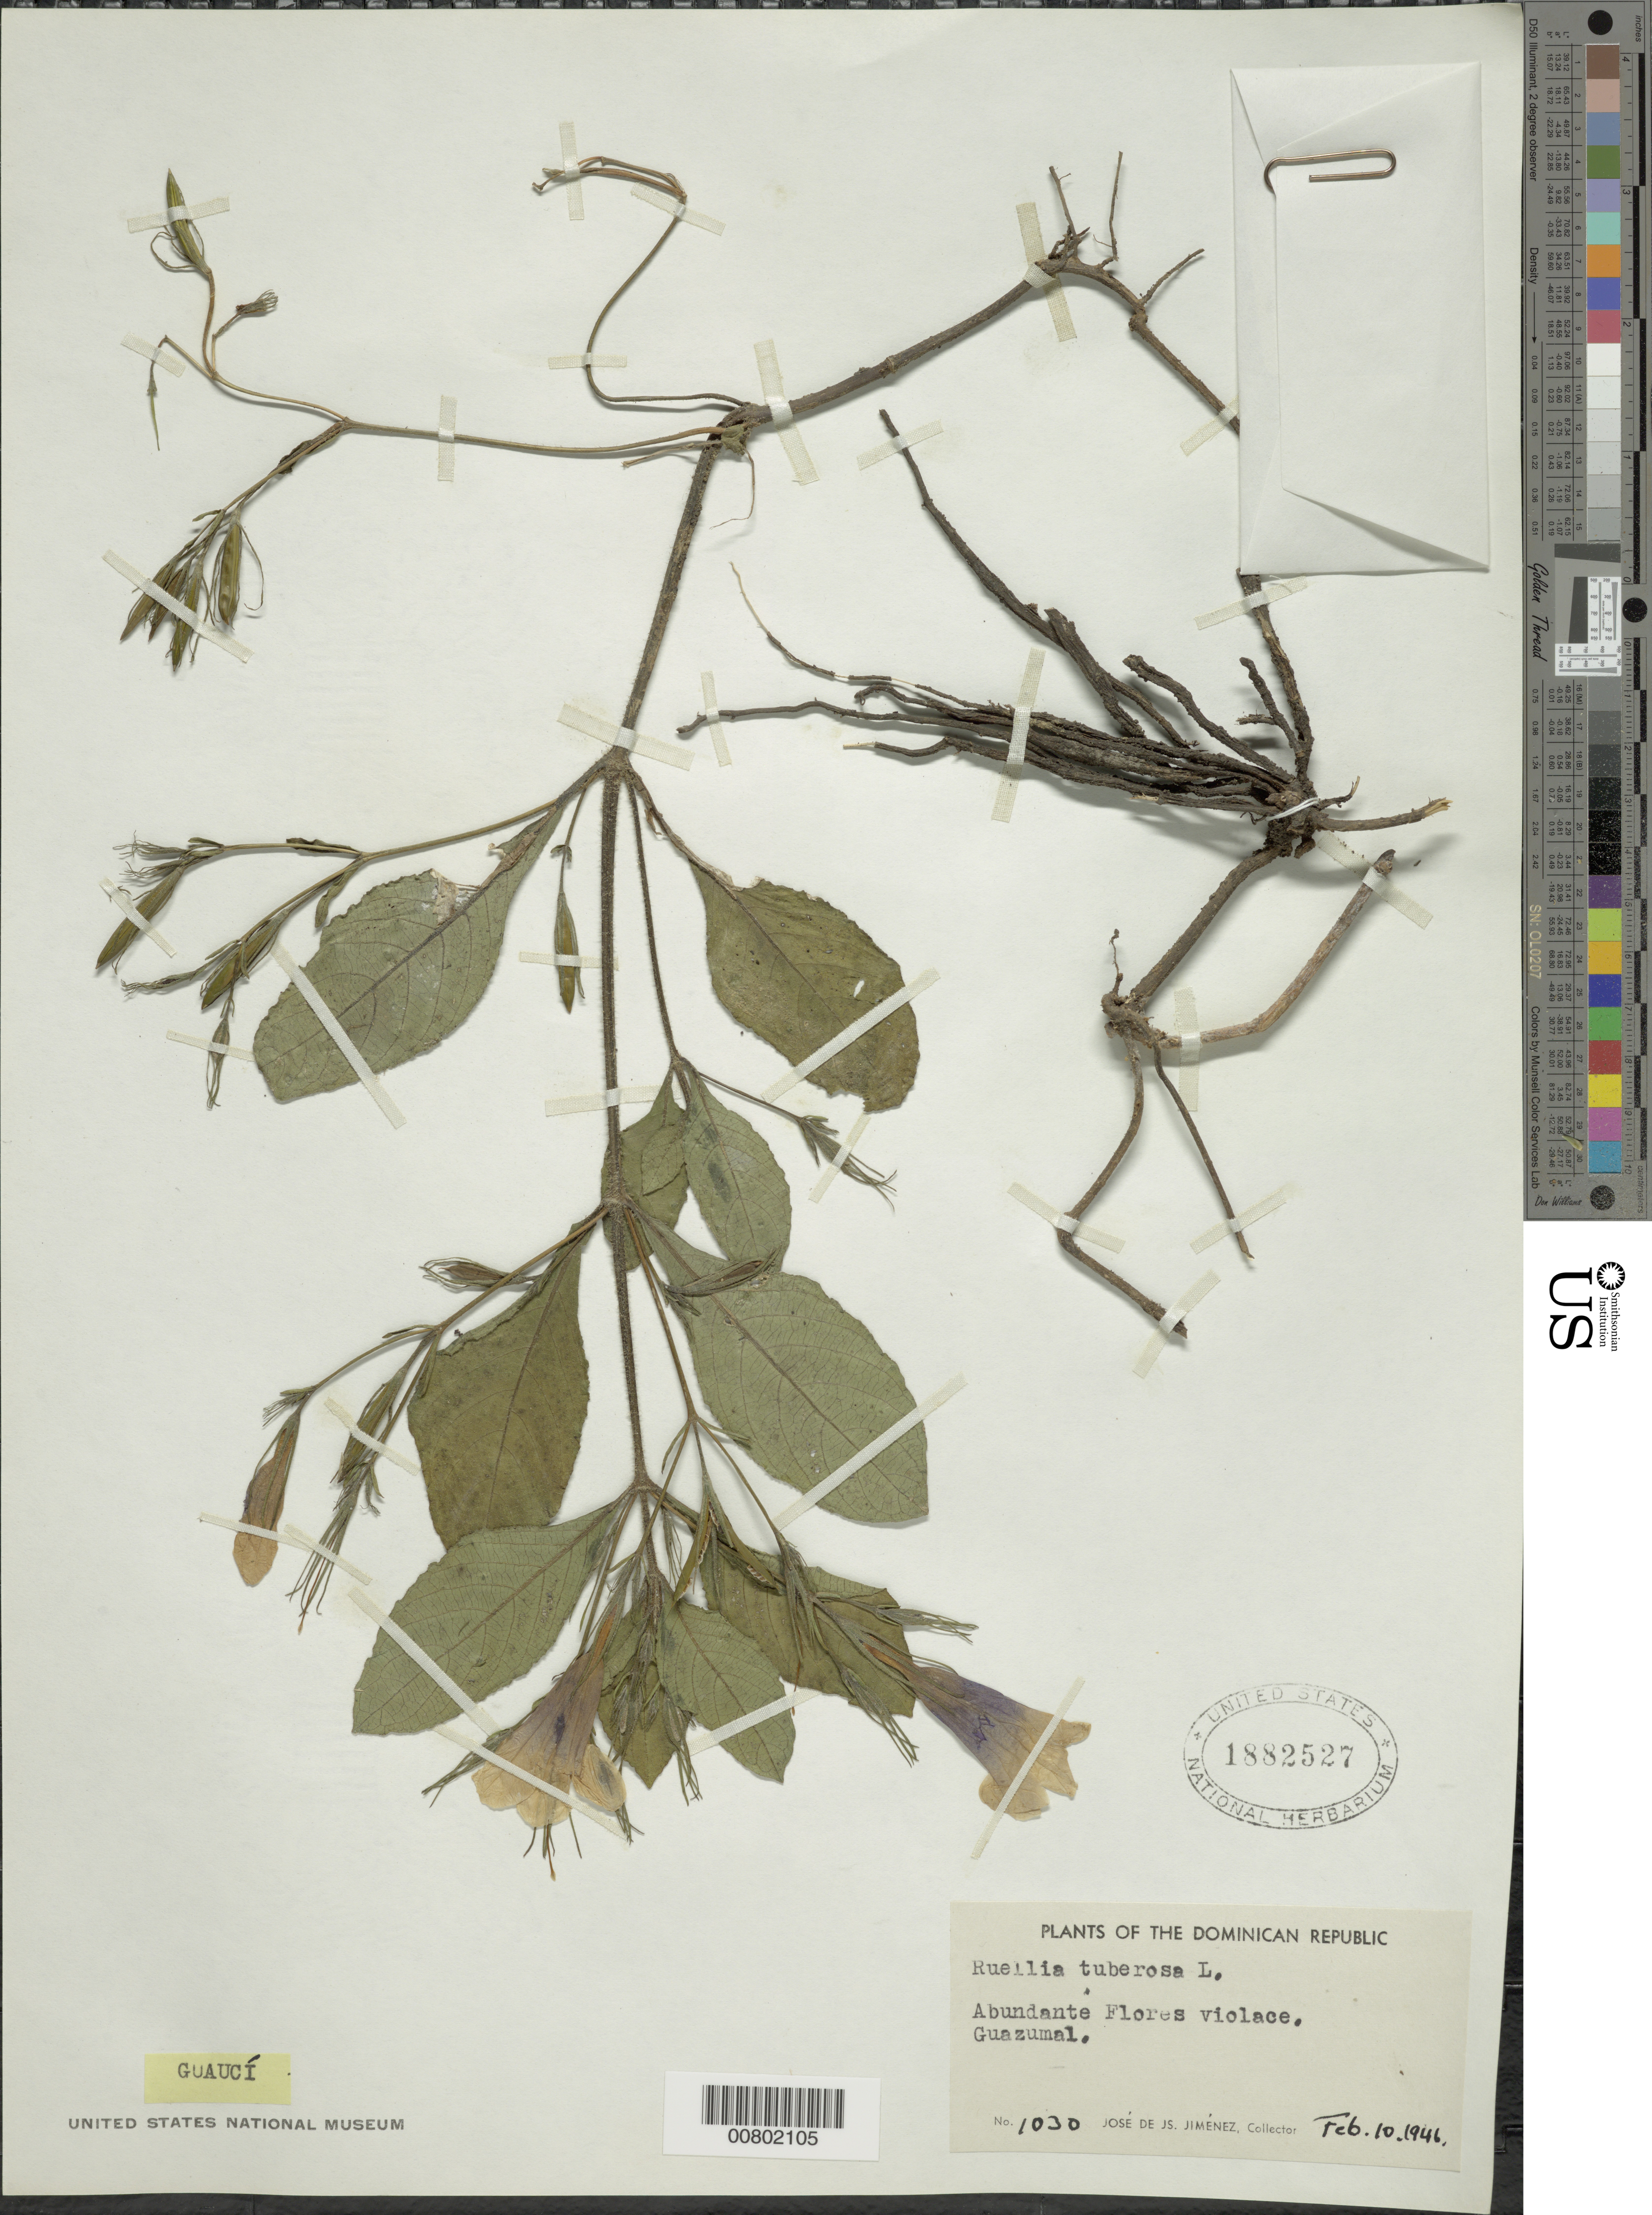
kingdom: Plantae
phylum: Tracheophyta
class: Magnoliopsida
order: Lamiales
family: Acanthaceae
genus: Ruellia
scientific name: Ruellia tuberosa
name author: L.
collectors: J. J. Jiménez Almonte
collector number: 1030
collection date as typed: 10 Feb 1946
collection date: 1946-02-10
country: Dominican Republic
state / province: Santiago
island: Hispaniola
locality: Guazumal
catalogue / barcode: US 1882527